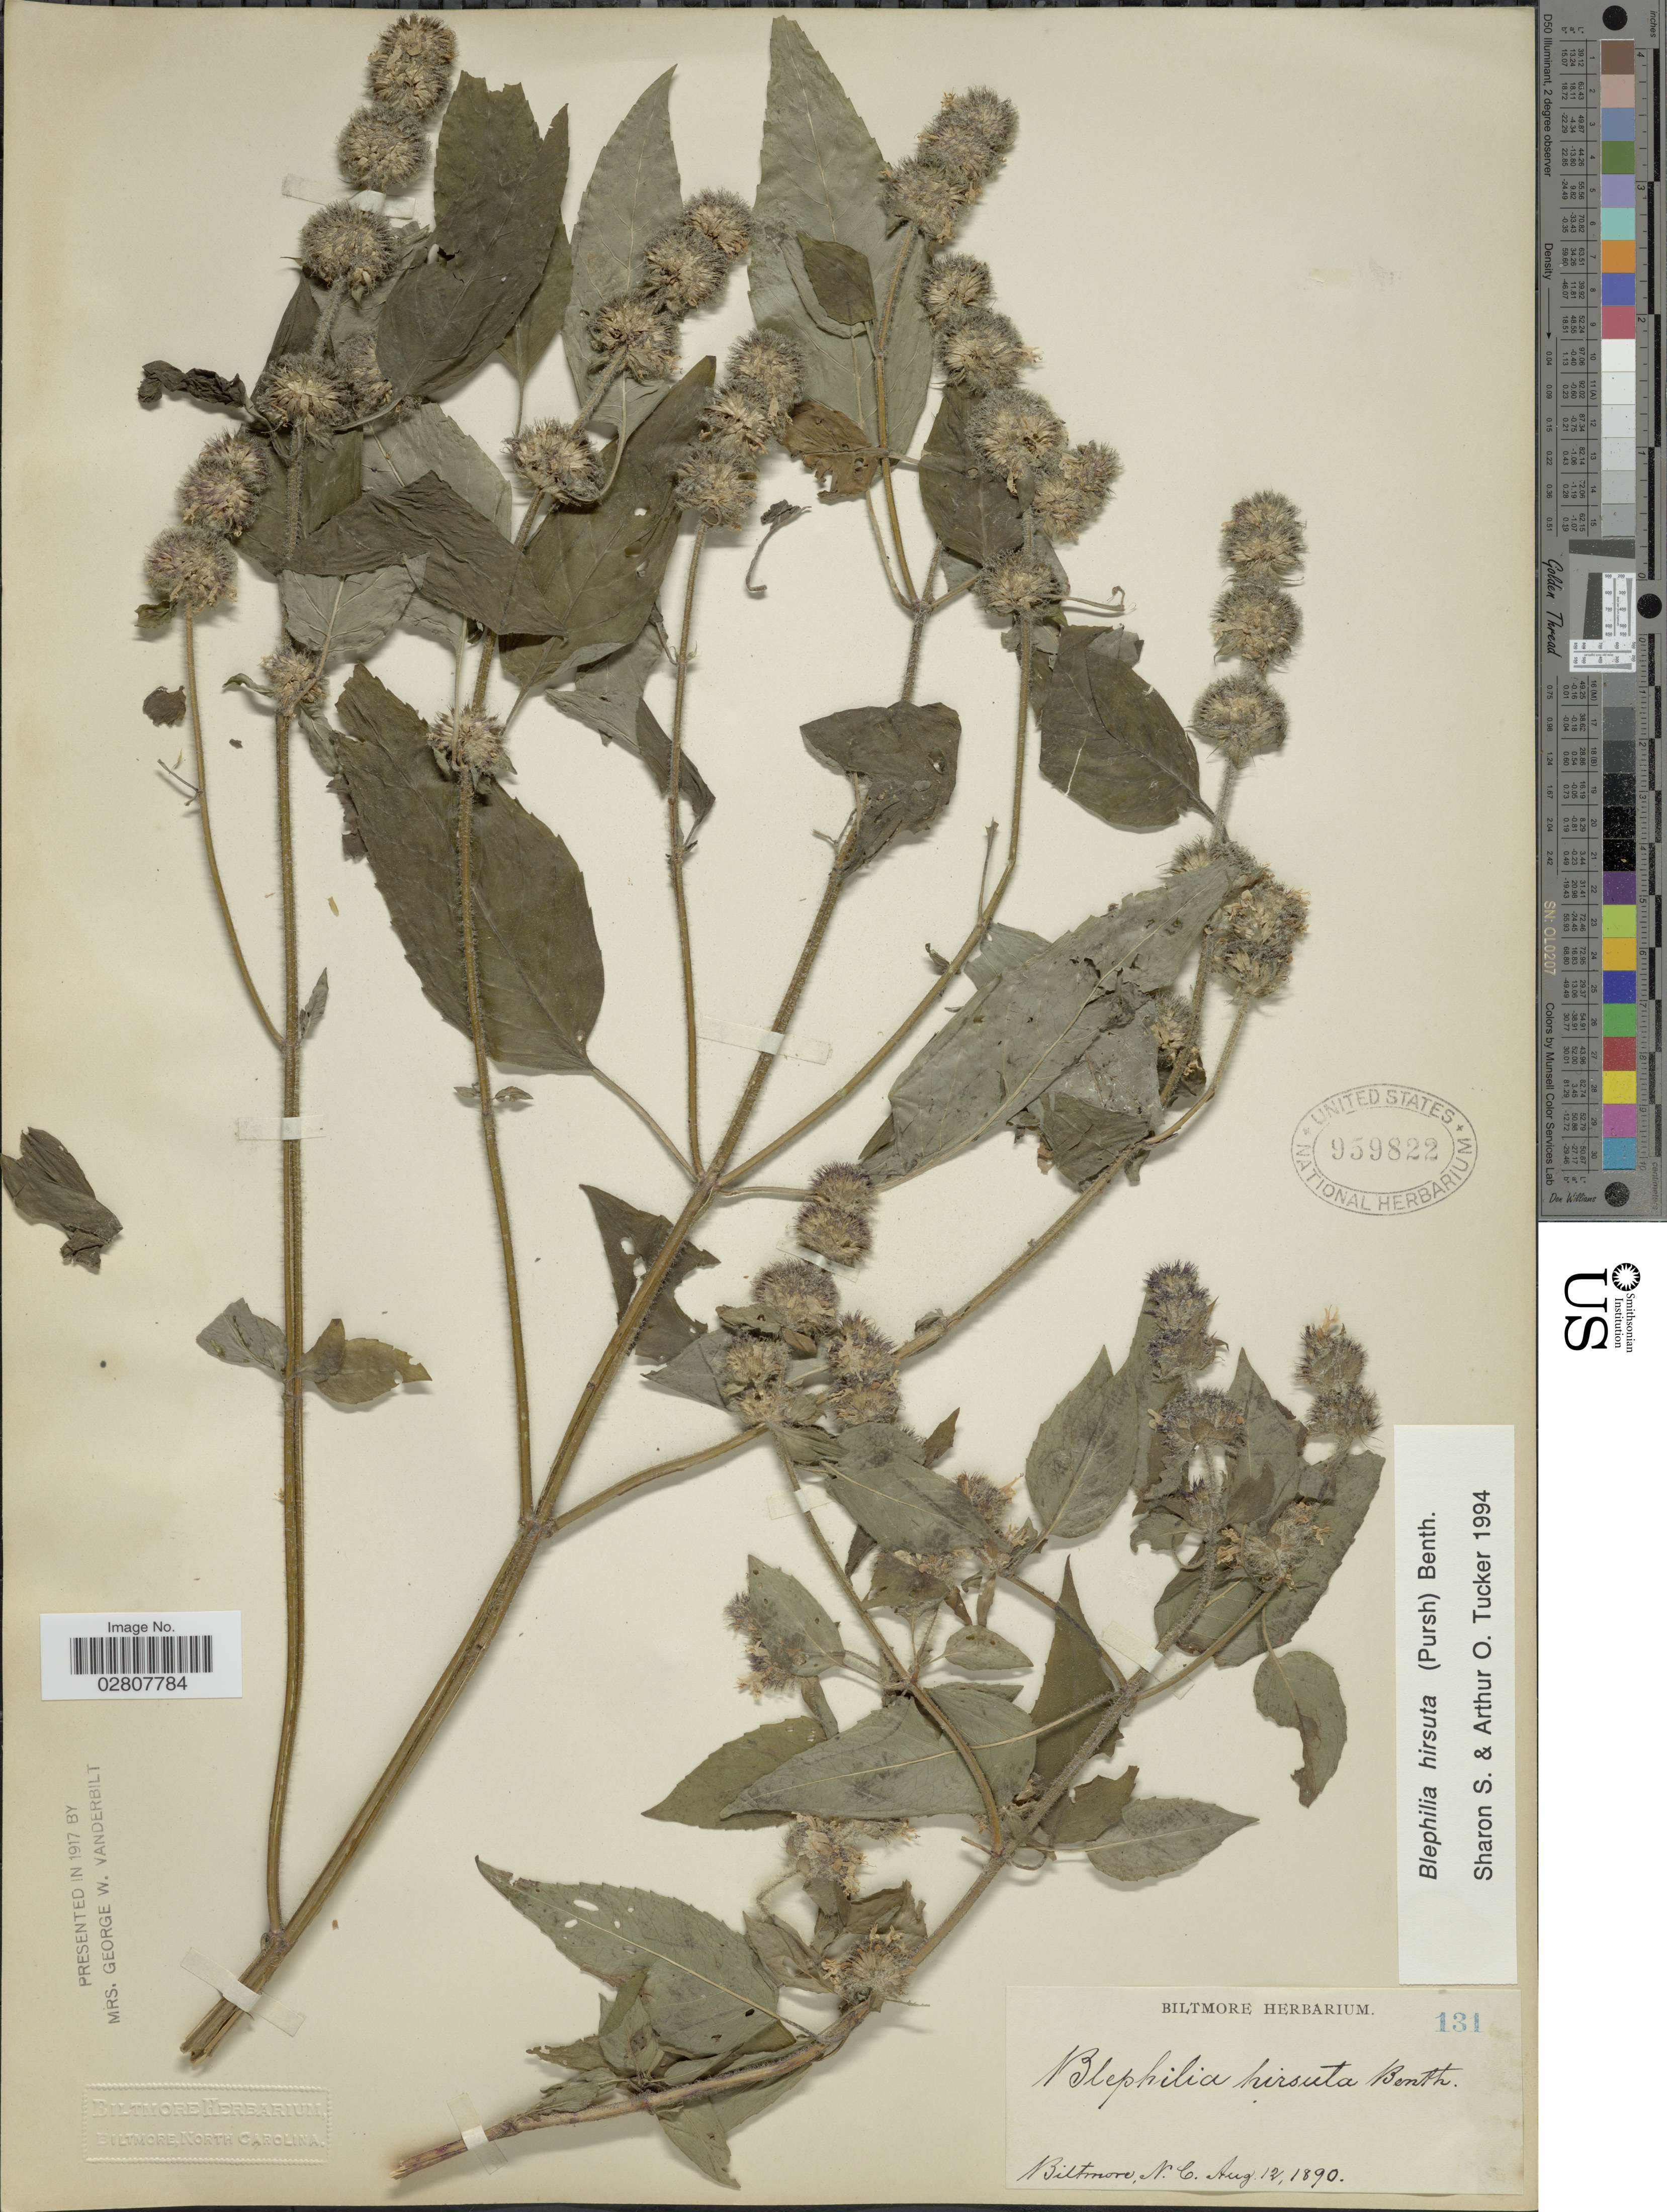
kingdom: Plantae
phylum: Tracheophyta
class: Magnoliopsida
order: Lamiales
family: Lamiaceae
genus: Blephilia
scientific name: Blephilia hirsuta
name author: (Pursh) Benth.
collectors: ex herb. Biltmore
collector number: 131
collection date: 1890-08-12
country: United States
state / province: North Carolina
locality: Biltmore.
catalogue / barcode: US 959822